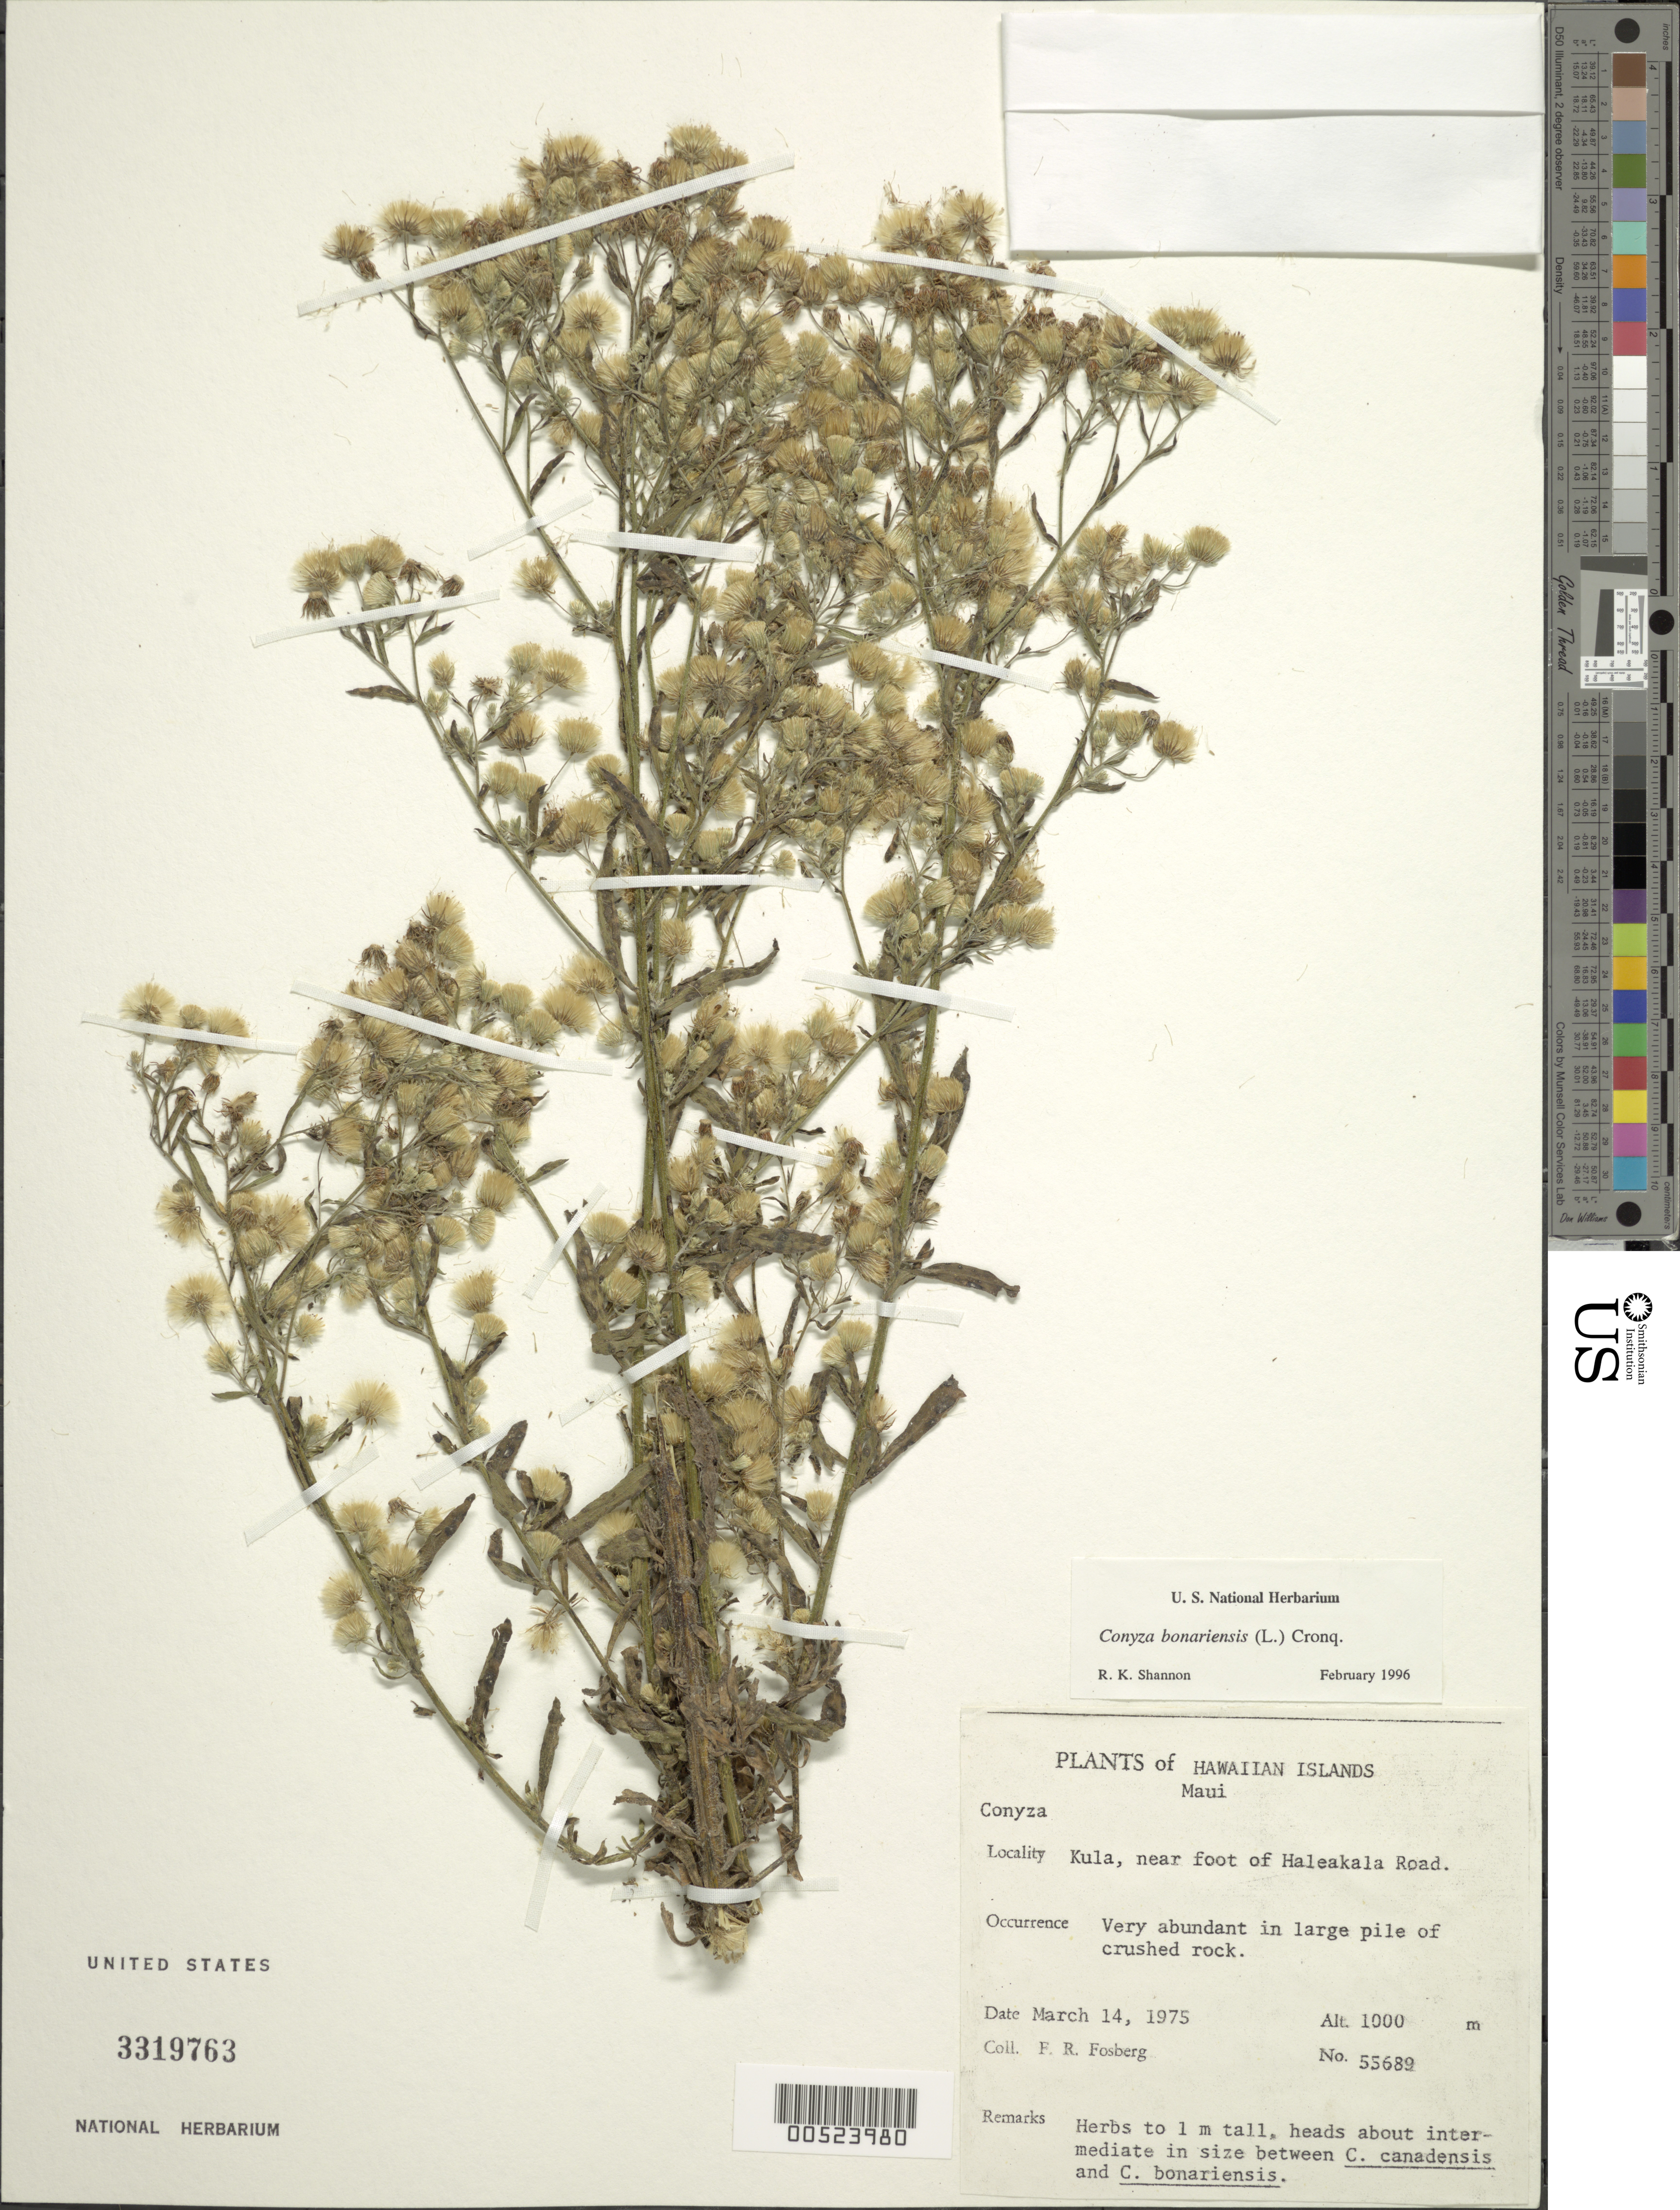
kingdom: Plantae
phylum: Tracheophyta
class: Magnoliopsida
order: Asterales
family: Asteraceae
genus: Erigeron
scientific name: Erigeron bonariensis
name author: L.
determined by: Wagner, W. L., (BOT), Smithsonian Institution - National Museum of Natural History (UNITED STATES)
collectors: F. R. Fosberg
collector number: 55689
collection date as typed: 14 Mar 1975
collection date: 1975-03-14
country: United States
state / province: Hawaii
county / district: Maui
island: Maui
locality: Kula, near foot of Haleakala Rd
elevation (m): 1000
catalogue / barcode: US 3319763